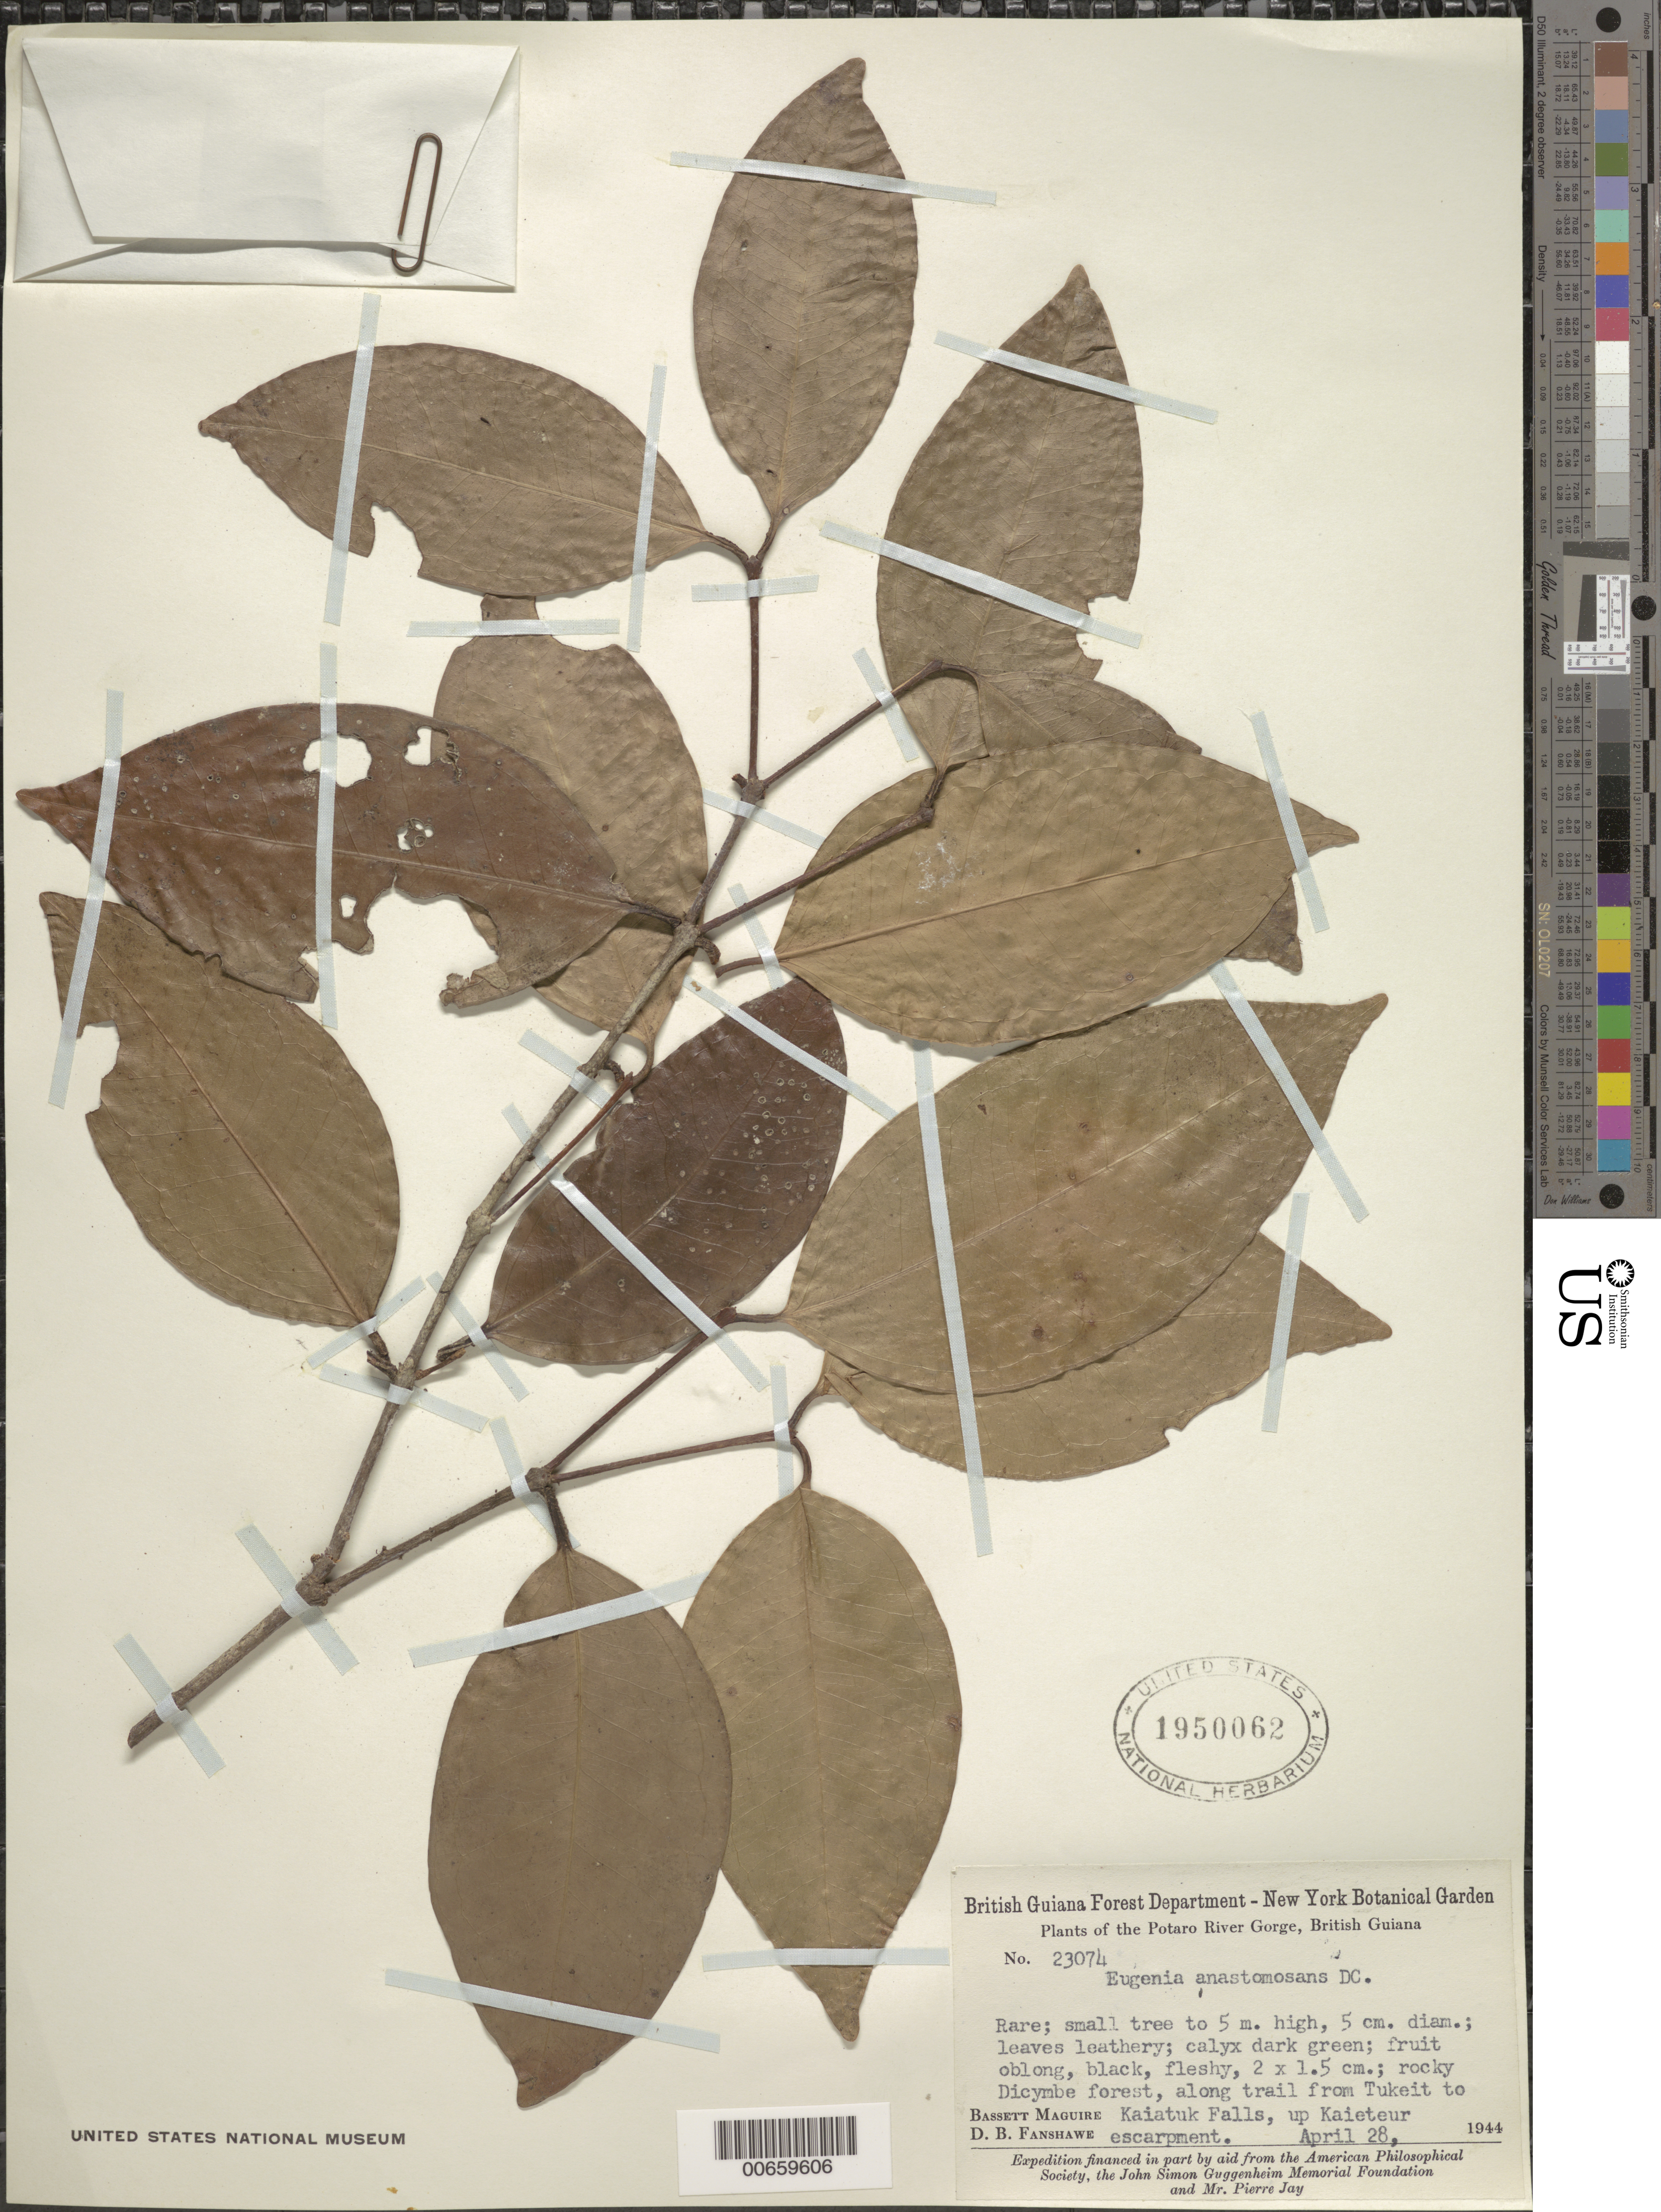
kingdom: Plantae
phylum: Tracheophyta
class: Magnoliopsida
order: Myrtales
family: Myrtaceae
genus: Eugenia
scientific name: Eugenia anastomosans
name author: DC.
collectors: B. Maguire & D. B. Fanshawe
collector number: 23074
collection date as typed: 28-Apr-44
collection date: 1944-04-28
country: Guyana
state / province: Potaro-Siparuni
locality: Potaro River Gorge, trail from Tukeit to Kaiatuk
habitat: Rocky Dicymbe forest, along trail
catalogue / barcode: US 1950062